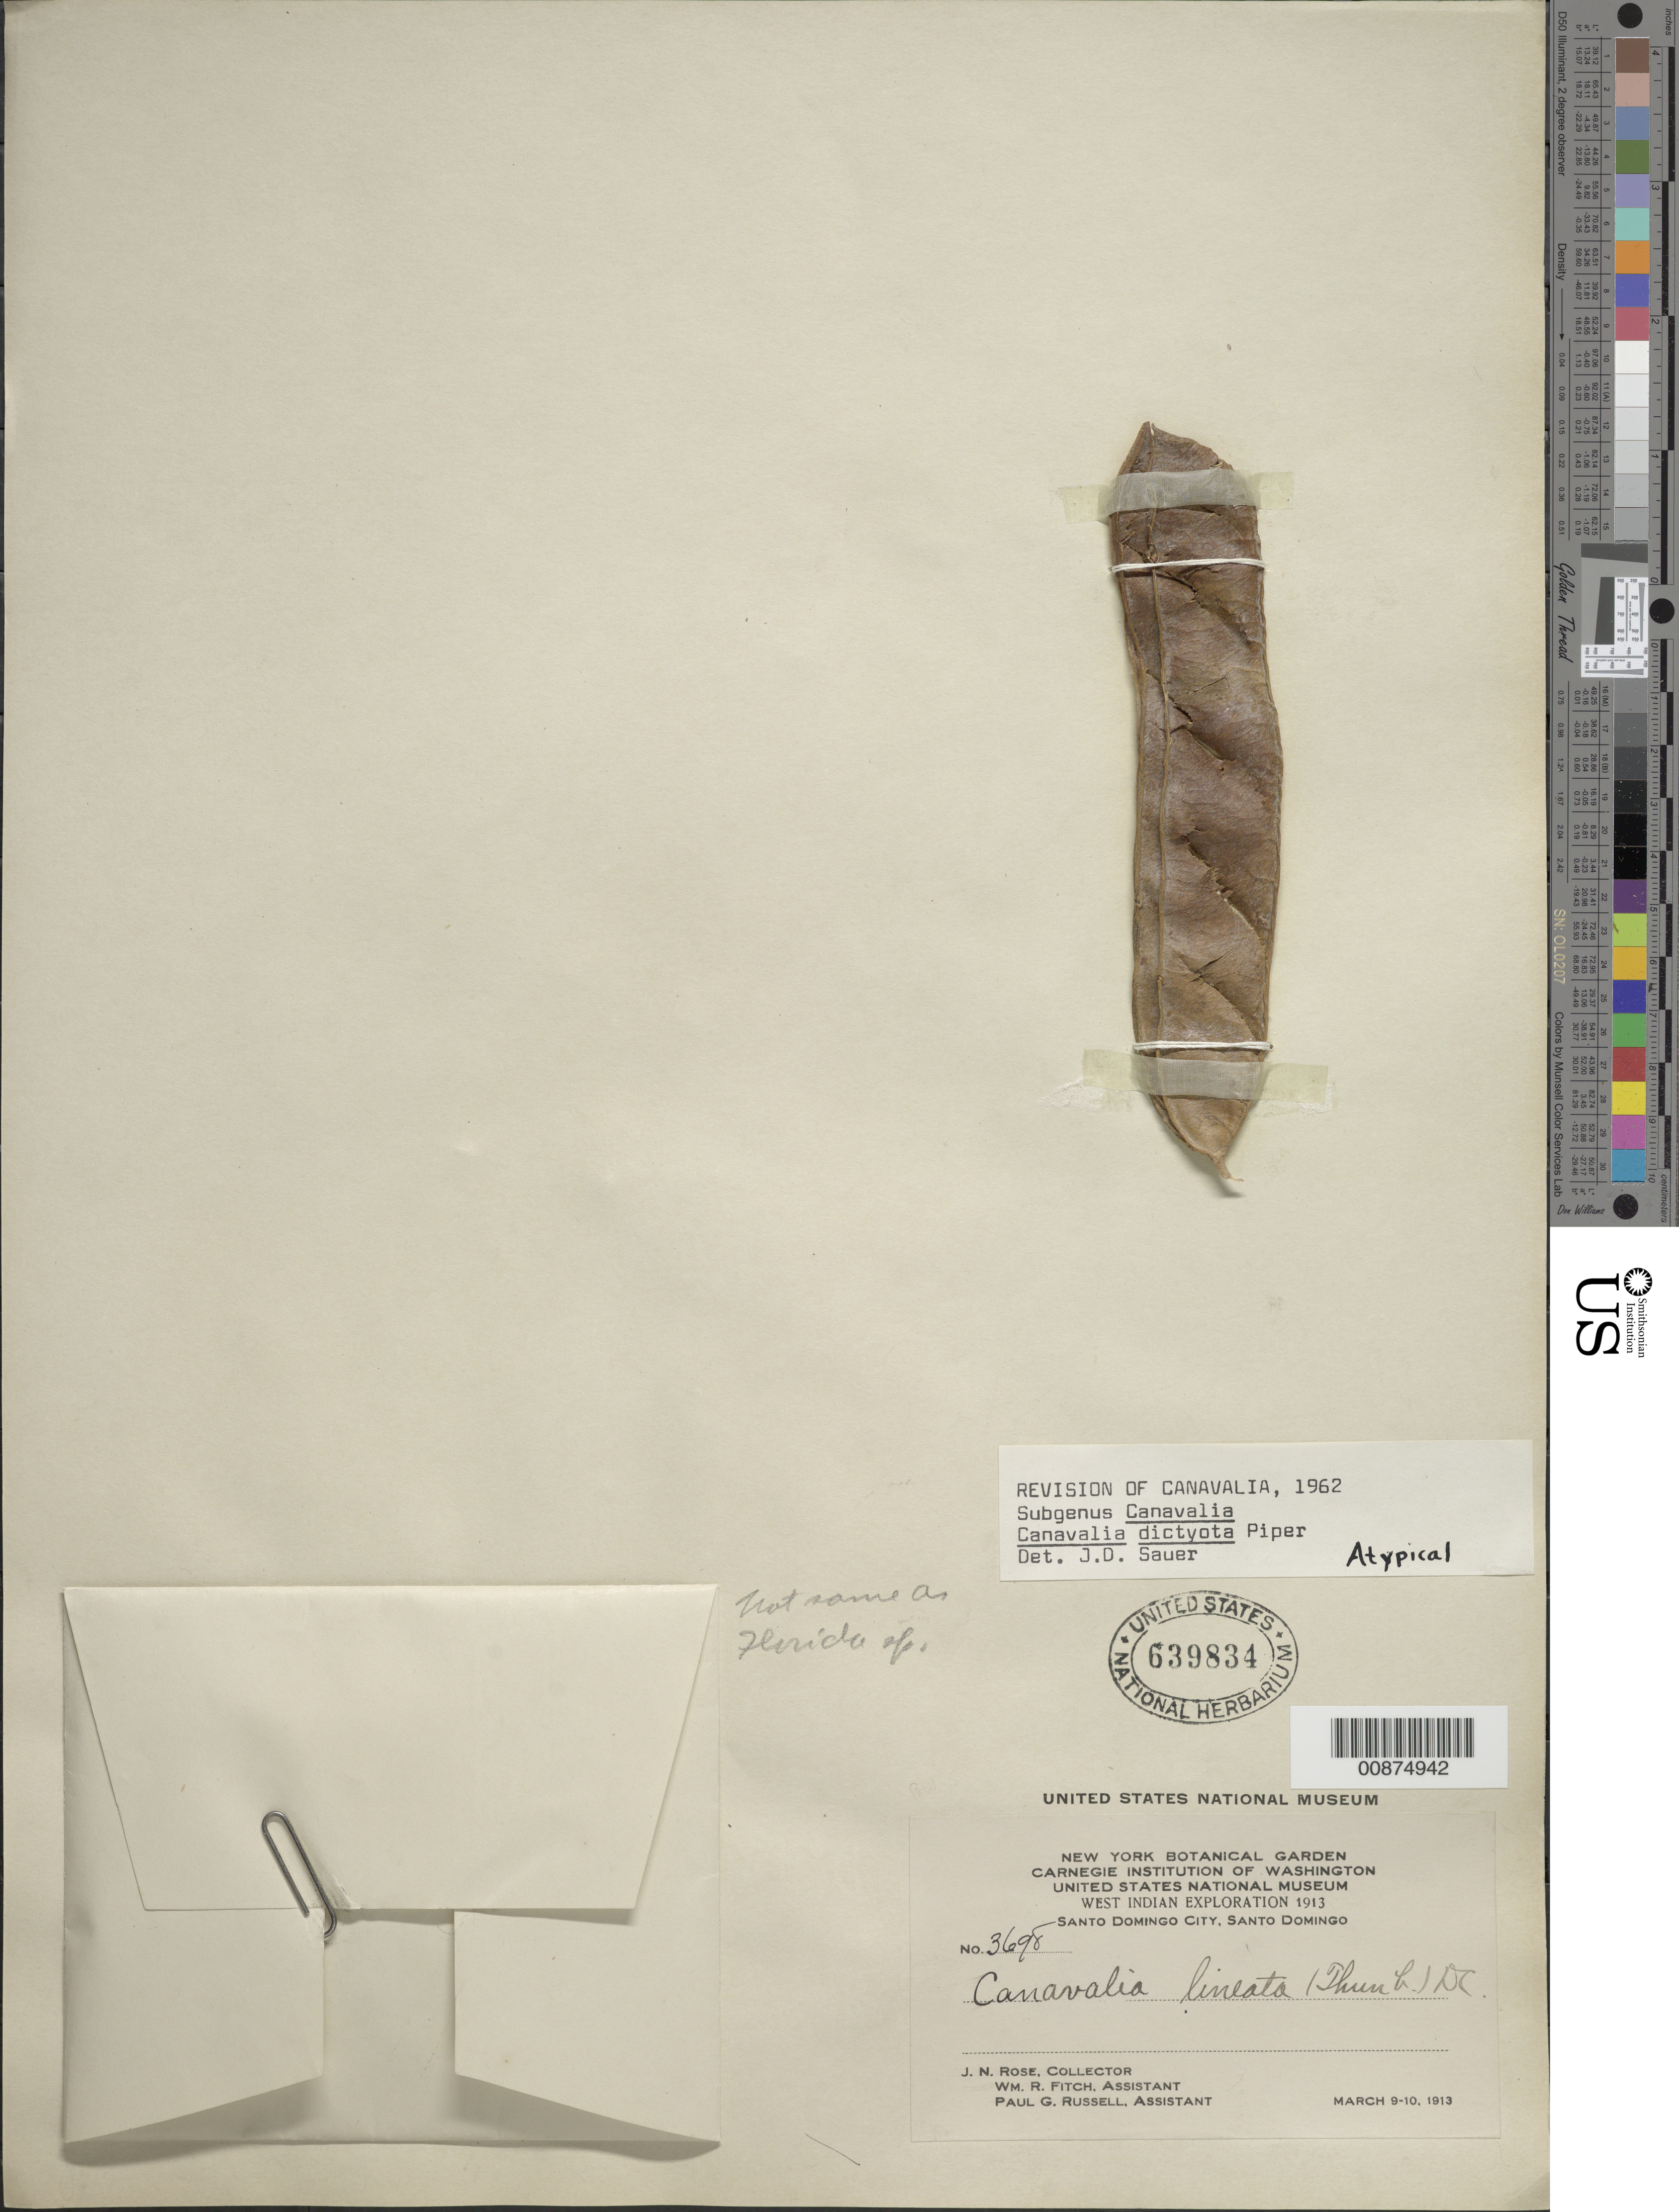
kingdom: Plantae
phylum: Tracheophyta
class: Magnoliopsida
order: Fabales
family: Fabaceae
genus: Canavalia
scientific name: Canavalia dictyota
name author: Piper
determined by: Sauer, J. D.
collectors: J. N. Rose, W. R. Fitch & P. G. Russell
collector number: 3698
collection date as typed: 09 Mar 1913 to 10 Mar 1913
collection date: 1913-03-09/1913-03-10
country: Dominican Republic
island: Hispaniola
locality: Santo Domingo City, Santo Domingo.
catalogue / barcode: US 639834